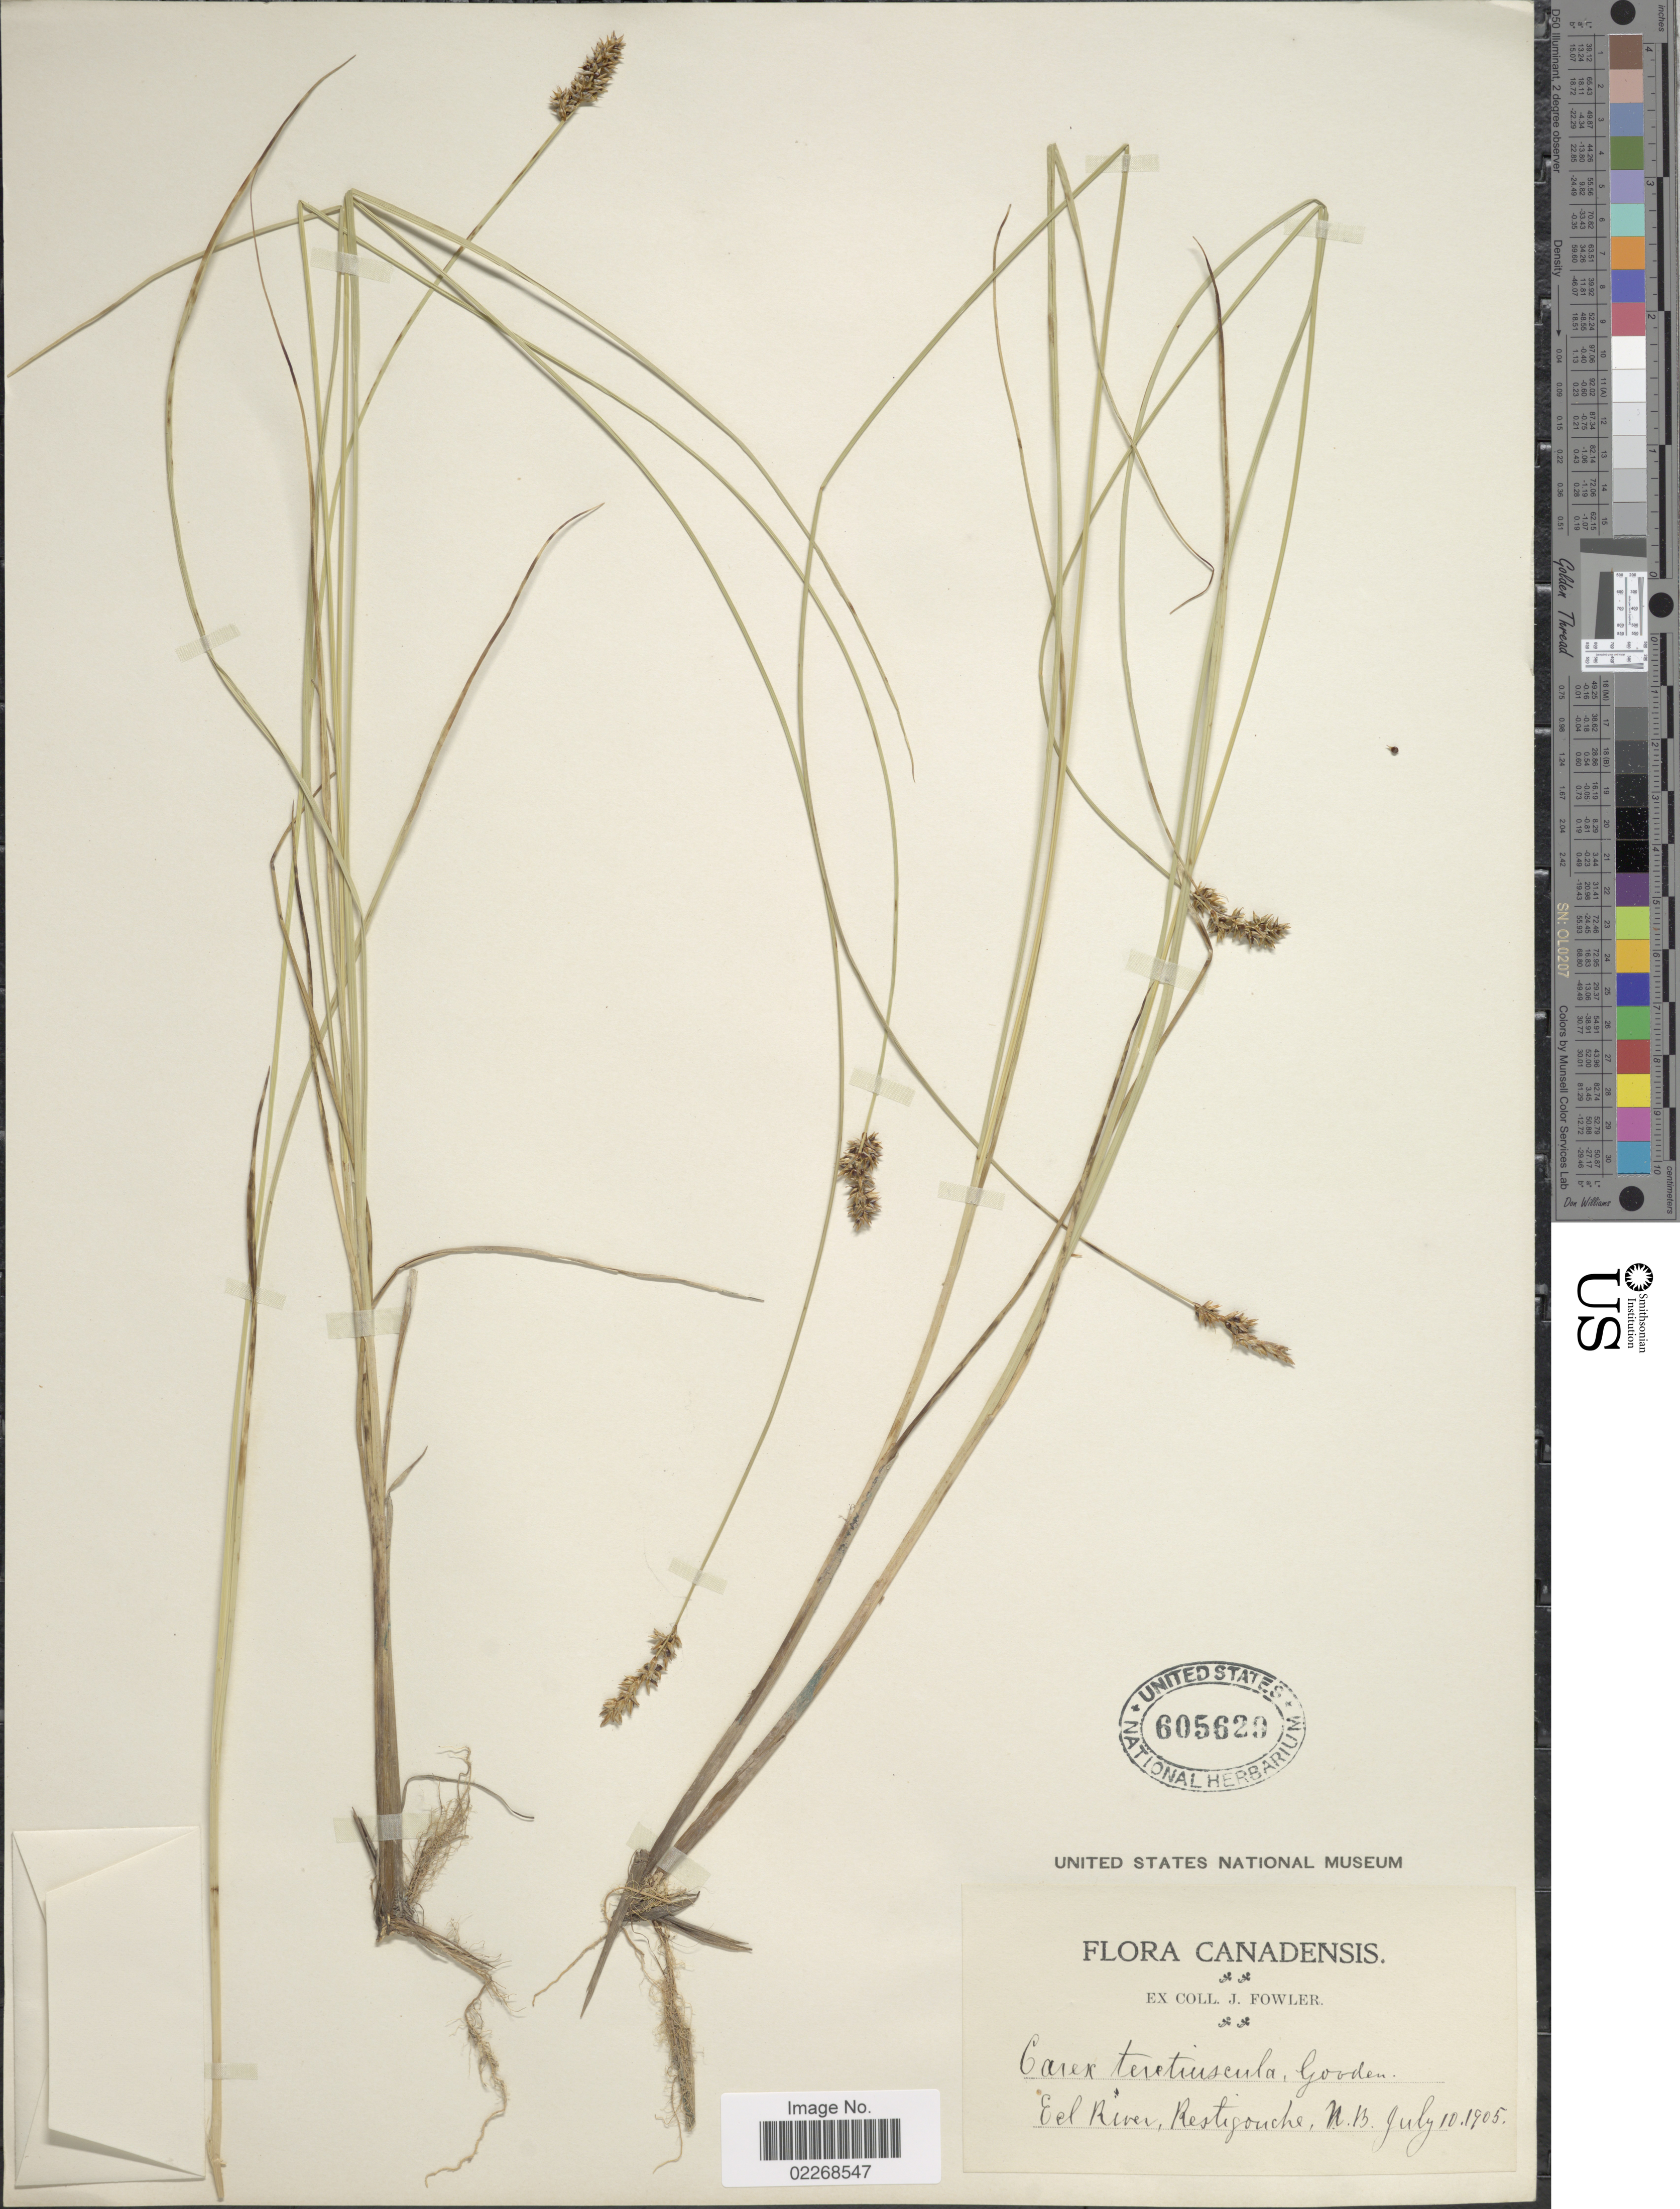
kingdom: Plantae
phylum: Tracheophyta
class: Liliopsida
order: Poales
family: Cyperaceae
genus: Carex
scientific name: Carex diandra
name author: Schrank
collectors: J. P. Fowler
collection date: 1905-07-10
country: Canada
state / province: New Brunswick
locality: Eel River, Restigouche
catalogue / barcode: US 605629